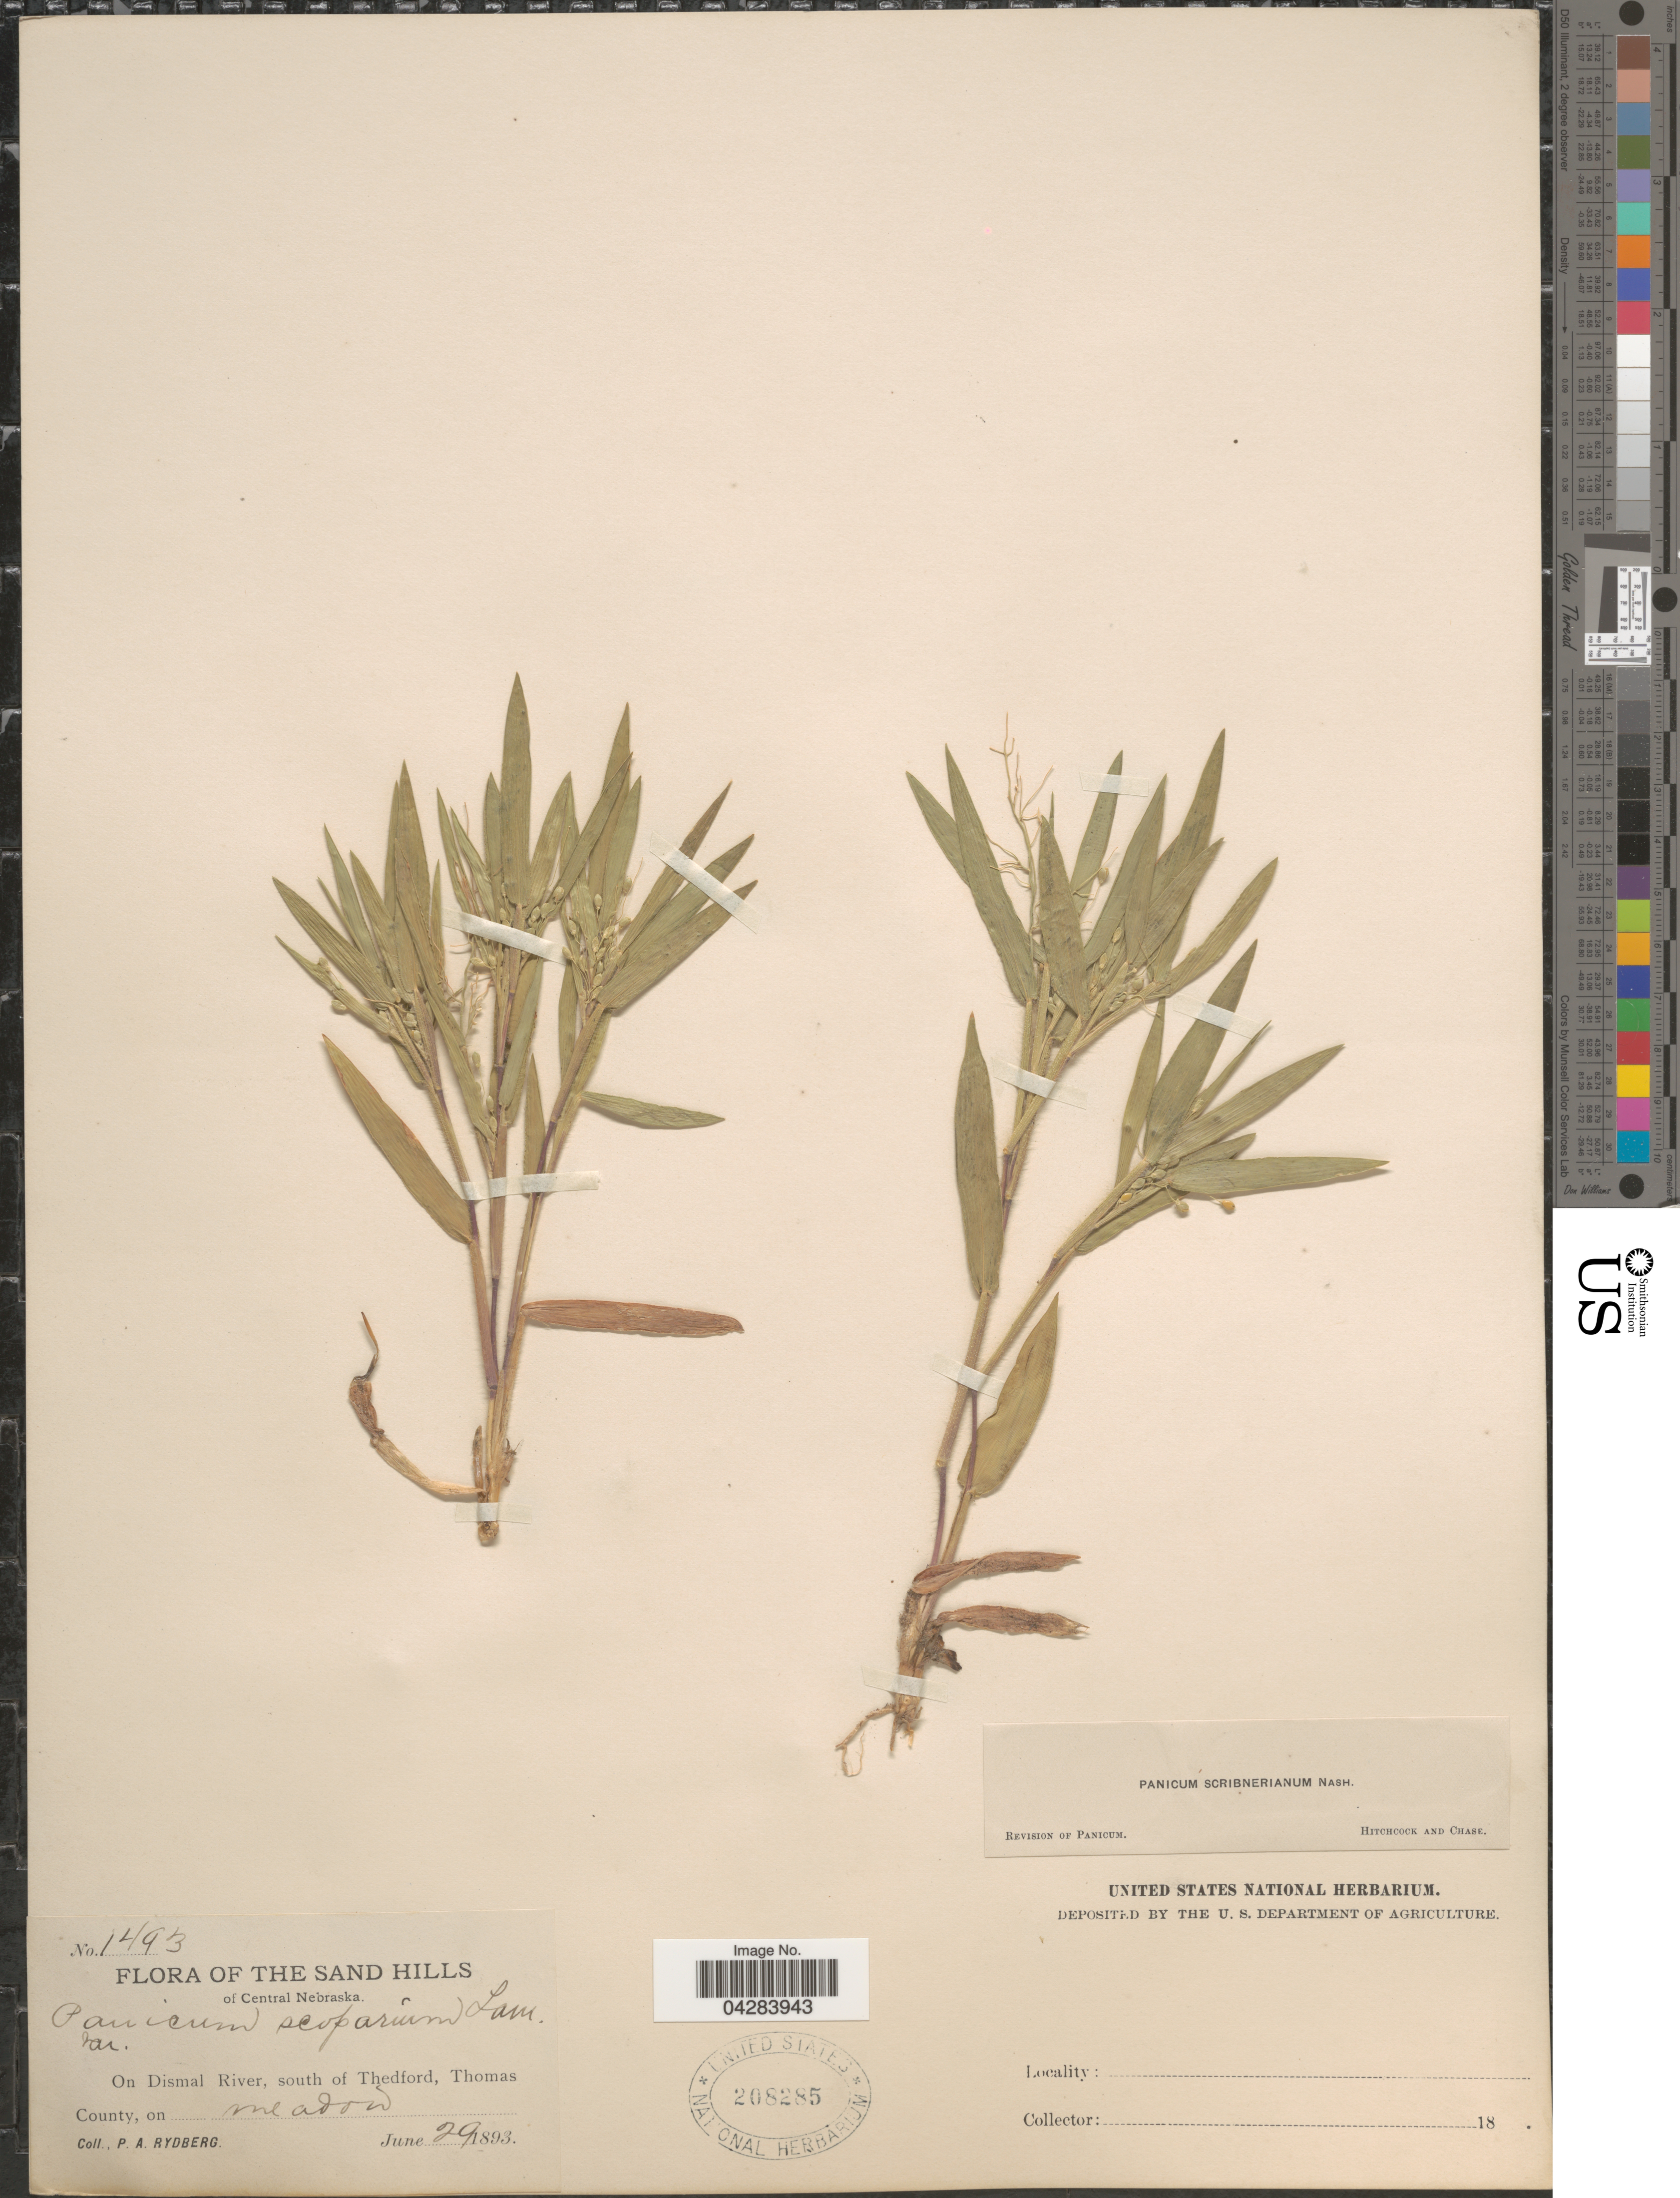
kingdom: Plantae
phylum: Tracheophyta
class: Liliopsida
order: Poales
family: Poaceae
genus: Dichanthelium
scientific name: Dichanthelium oligosanthes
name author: (Schult.) Gould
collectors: P. A. Rydberg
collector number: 1493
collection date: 1893-06-29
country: United States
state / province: Nebraska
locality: Sand Hills of Central Nebraska. On Dismal River, south of Thedford, Thomas County, on meadow.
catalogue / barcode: US 208285